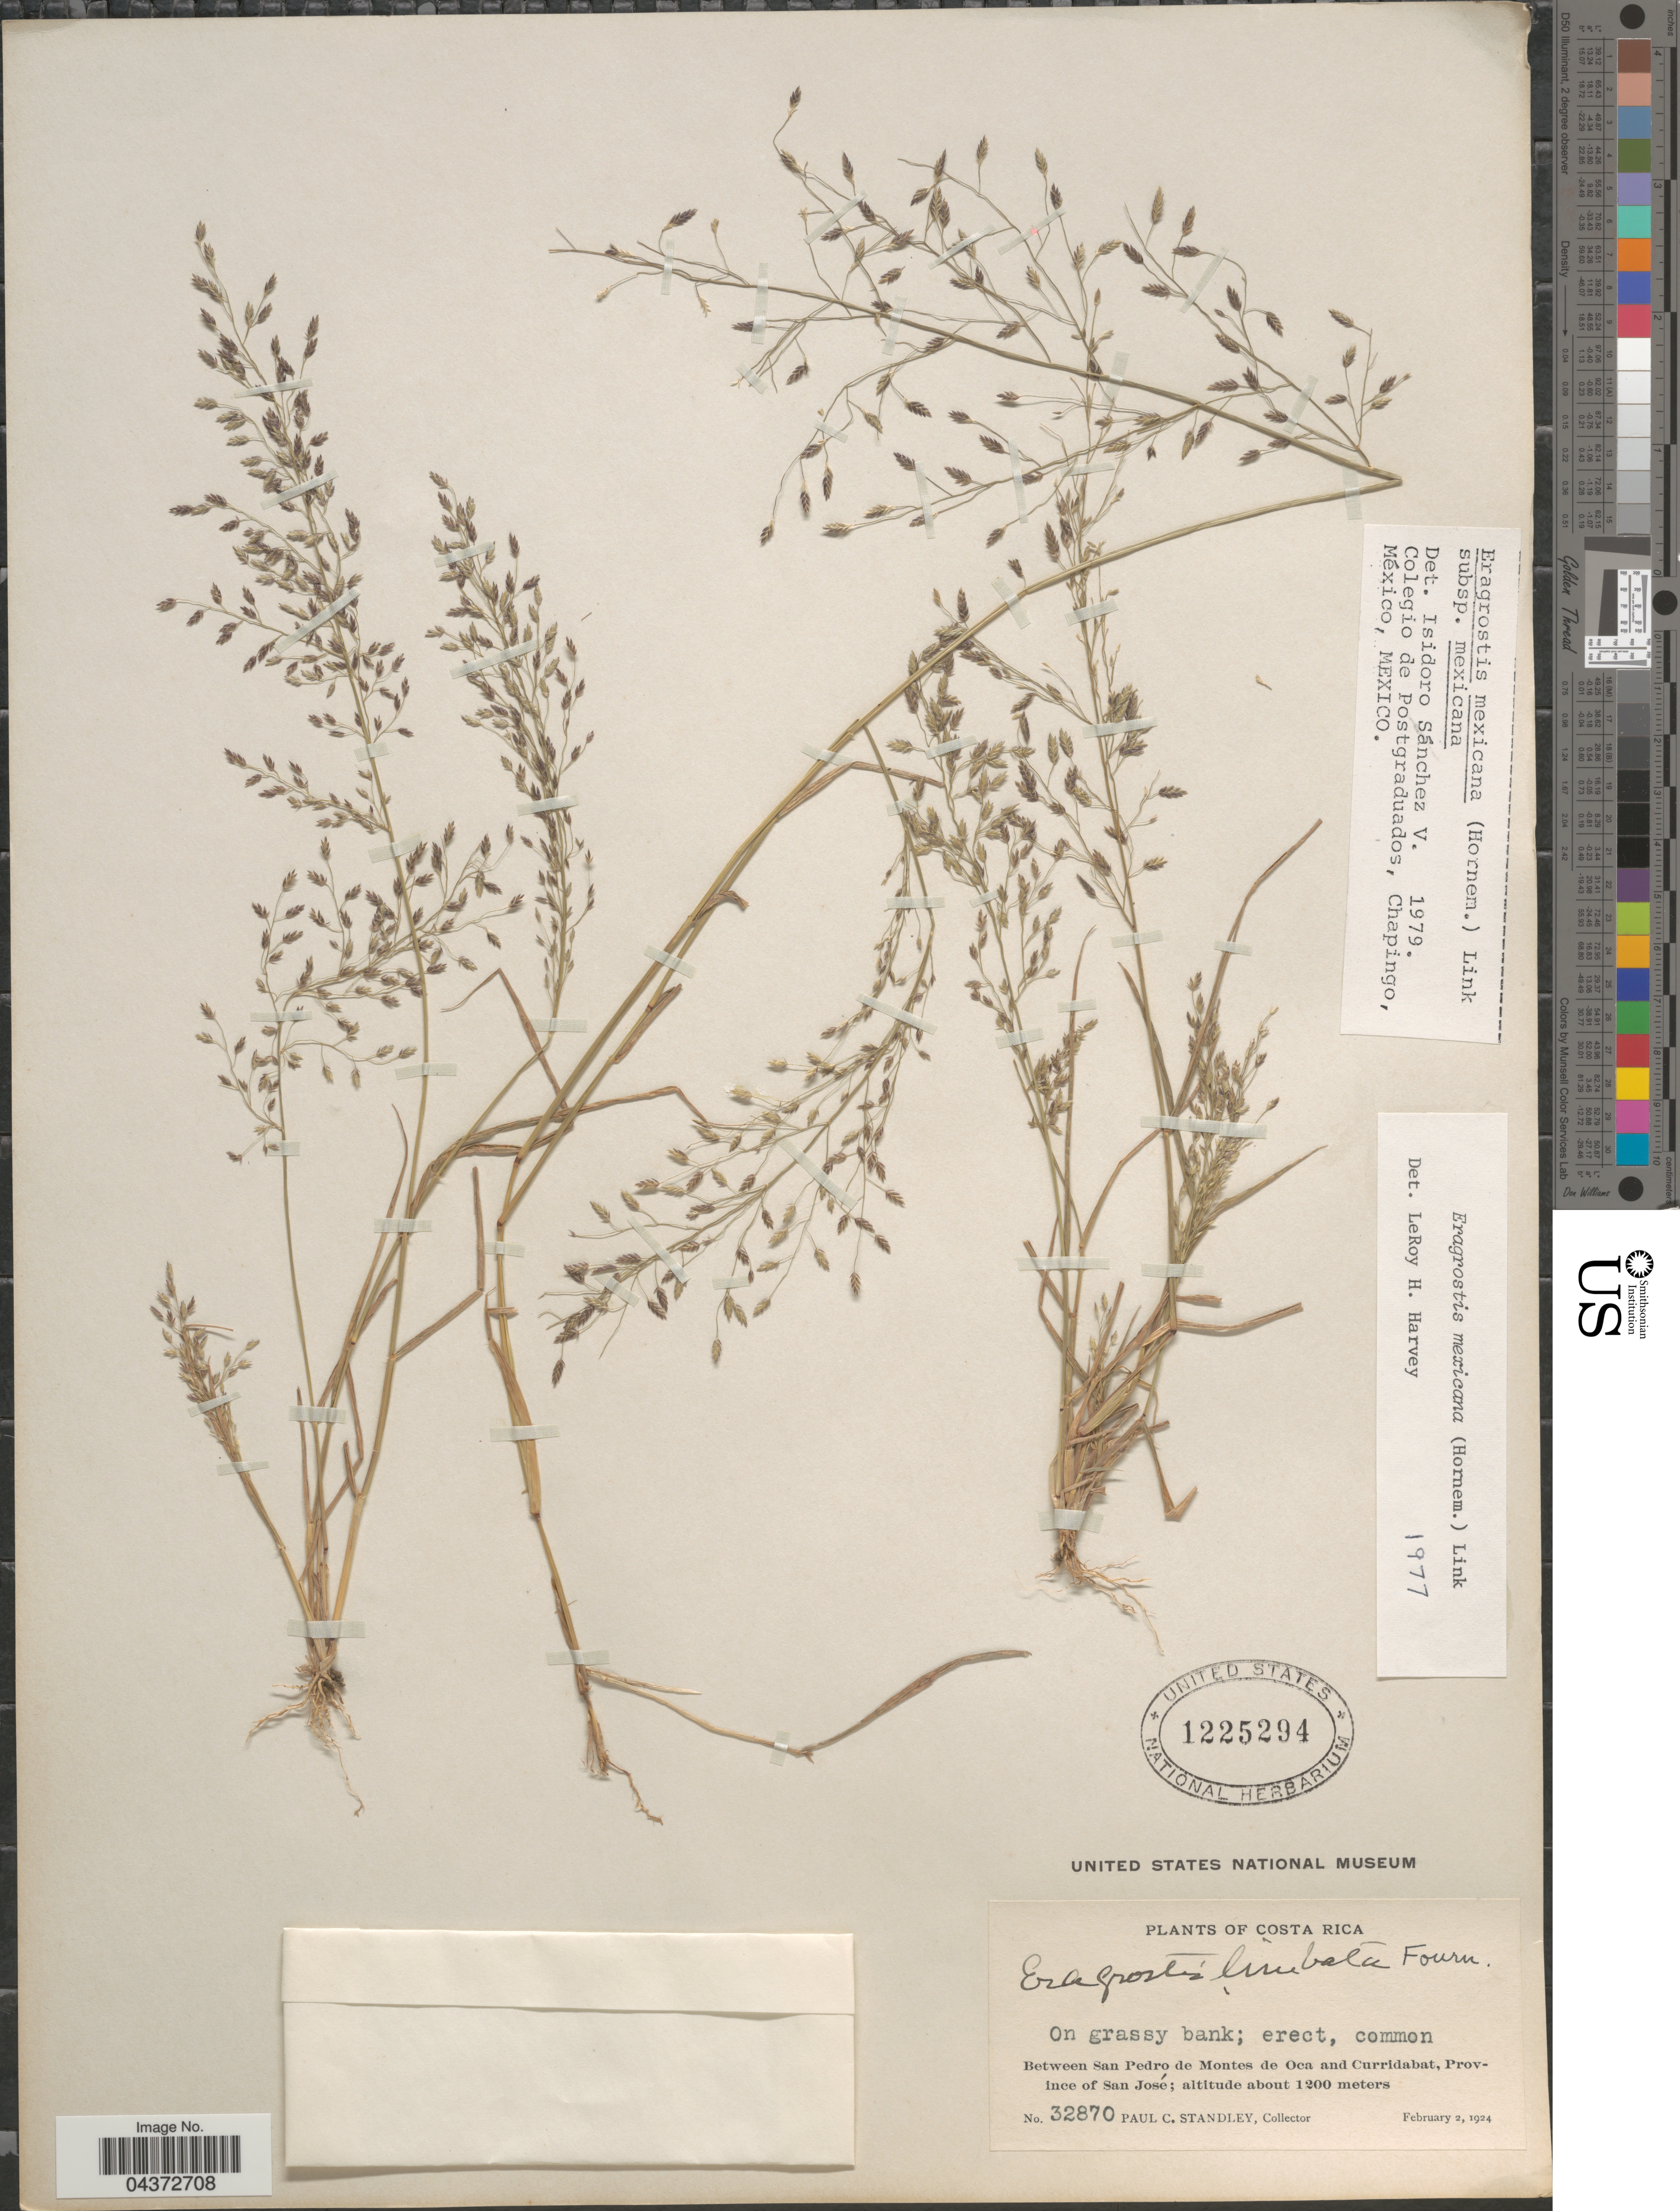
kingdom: Plantae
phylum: Tracheophyta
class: Liliopsida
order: Poales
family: Poaceae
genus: Eragrostis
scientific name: Eragrostis mexicana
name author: (Hornem.) Link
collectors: P. C. Standley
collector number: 32870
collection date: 1924-02-02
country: Costa Rica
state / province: San José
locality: On grassy bank; common. Between San Pedro de Montes de Oca and Curridabat.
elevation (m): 1200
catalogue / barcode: US 1225294